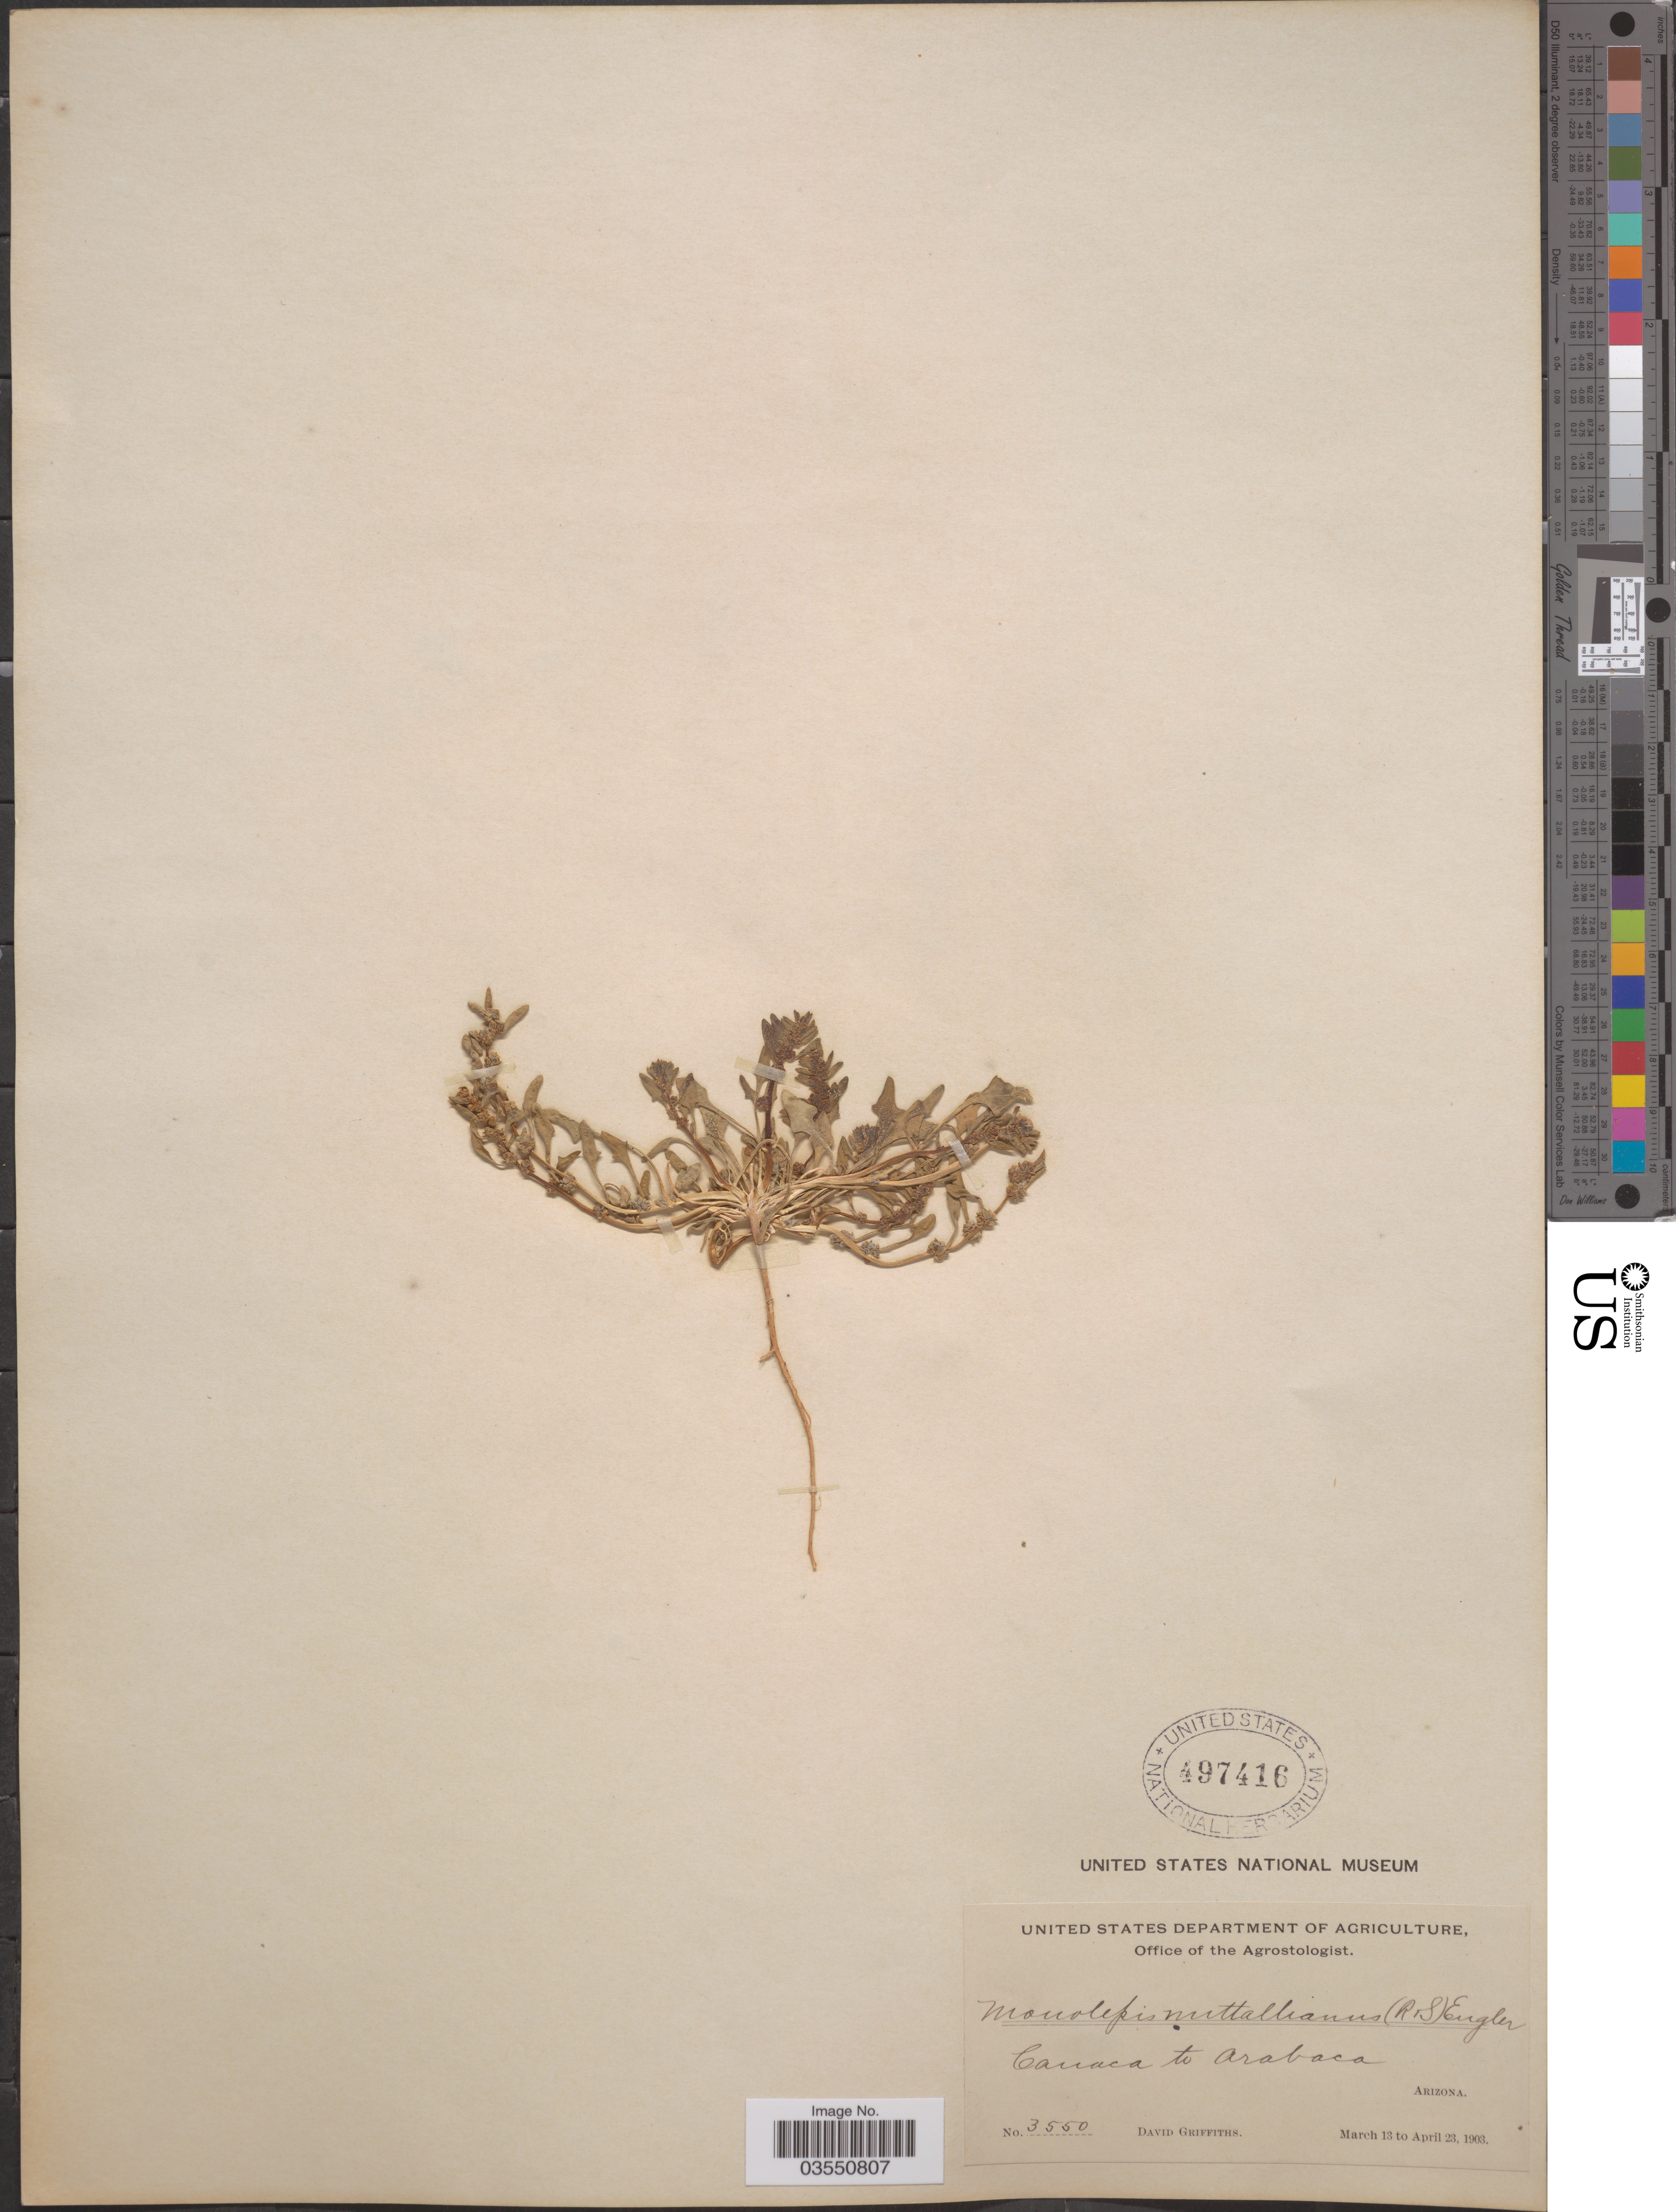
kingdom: Plantae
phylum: Tracheophyta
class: Magnoliopsida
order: Caryophyllales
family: Amaranthaceae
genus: Blitum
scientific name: Blitum nuttallianum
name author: Schult.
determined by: U.S. National Herbarium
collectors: D. Griffiths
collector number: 3550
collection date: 1903-03-13/1903-04-23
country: United States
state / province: Arizona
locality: Canaca to Arabaca.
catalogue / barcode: US 497416